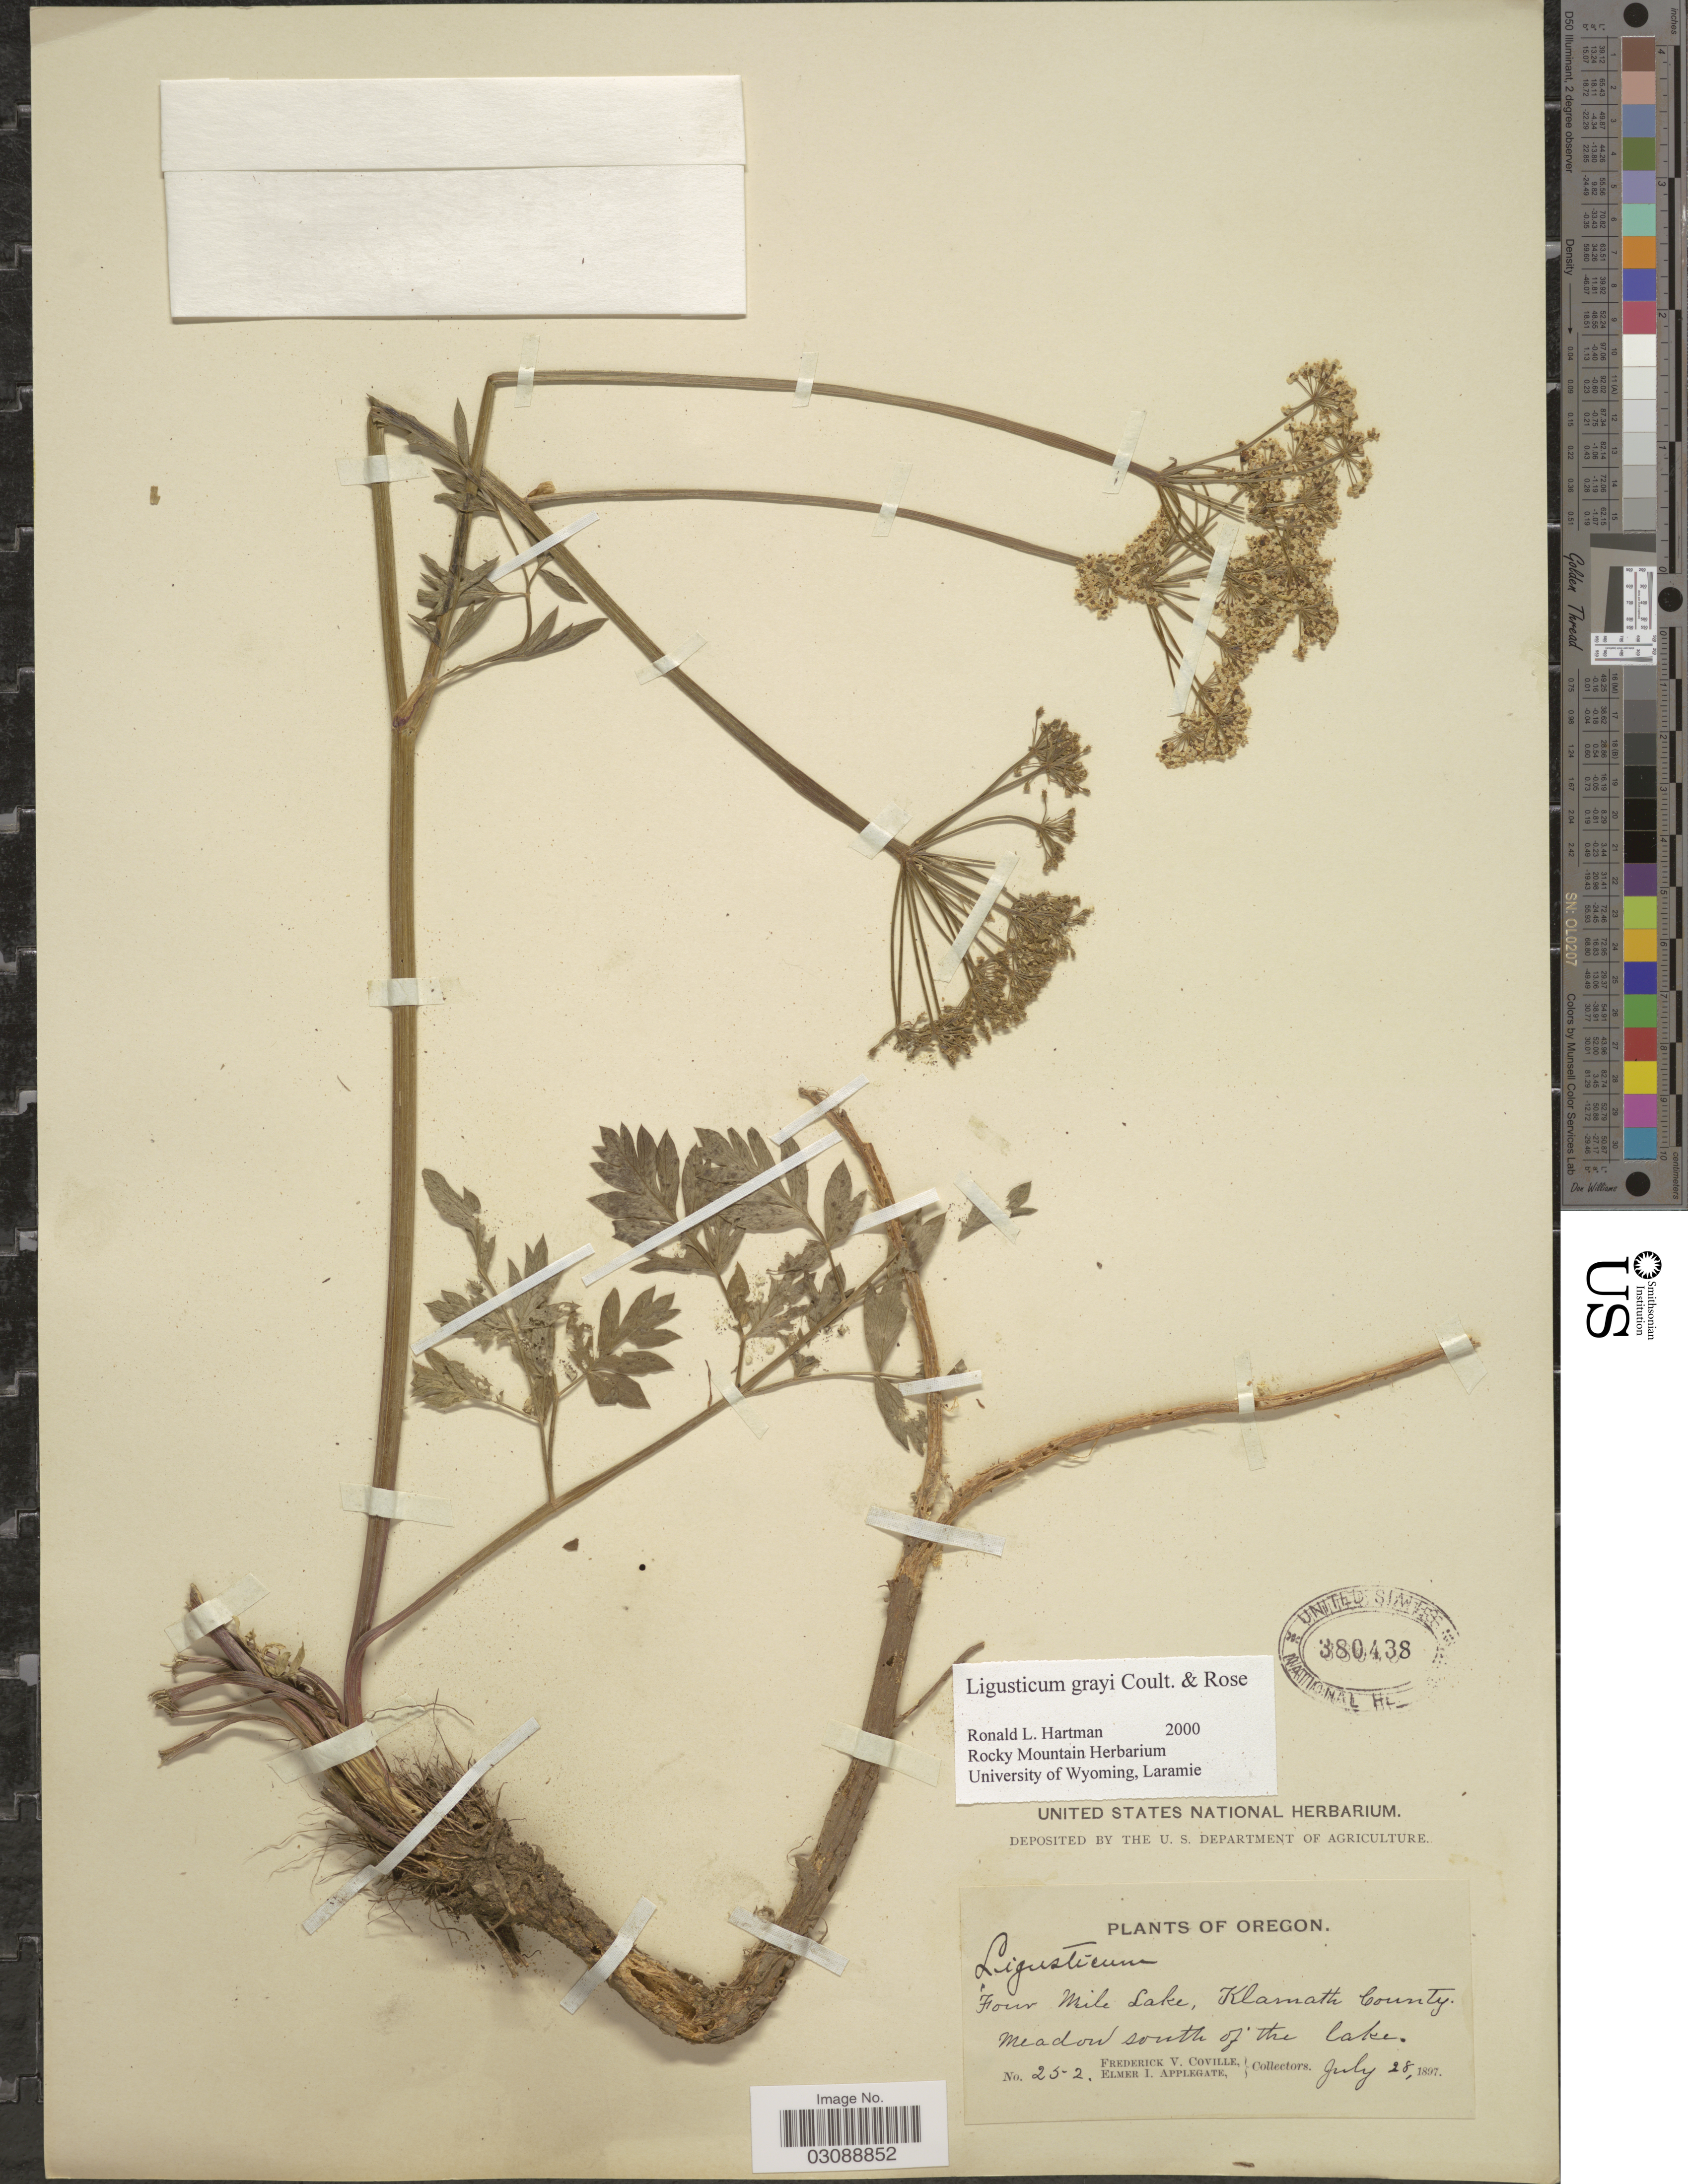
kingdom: Plantae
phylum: Tracheophyta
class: Magnoliopsida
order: Apiales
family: Apiaceae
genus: Ligusticum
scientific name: Ligusticum grayi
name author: J.M. Coult. & Rose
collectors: F. V. Coville & E. I. Applegate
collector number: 252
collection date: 1897-07-28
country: United States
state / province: Oregon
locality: Four Mile lake, Klamath County. Meadow south of the lake.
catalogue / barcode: US 380438